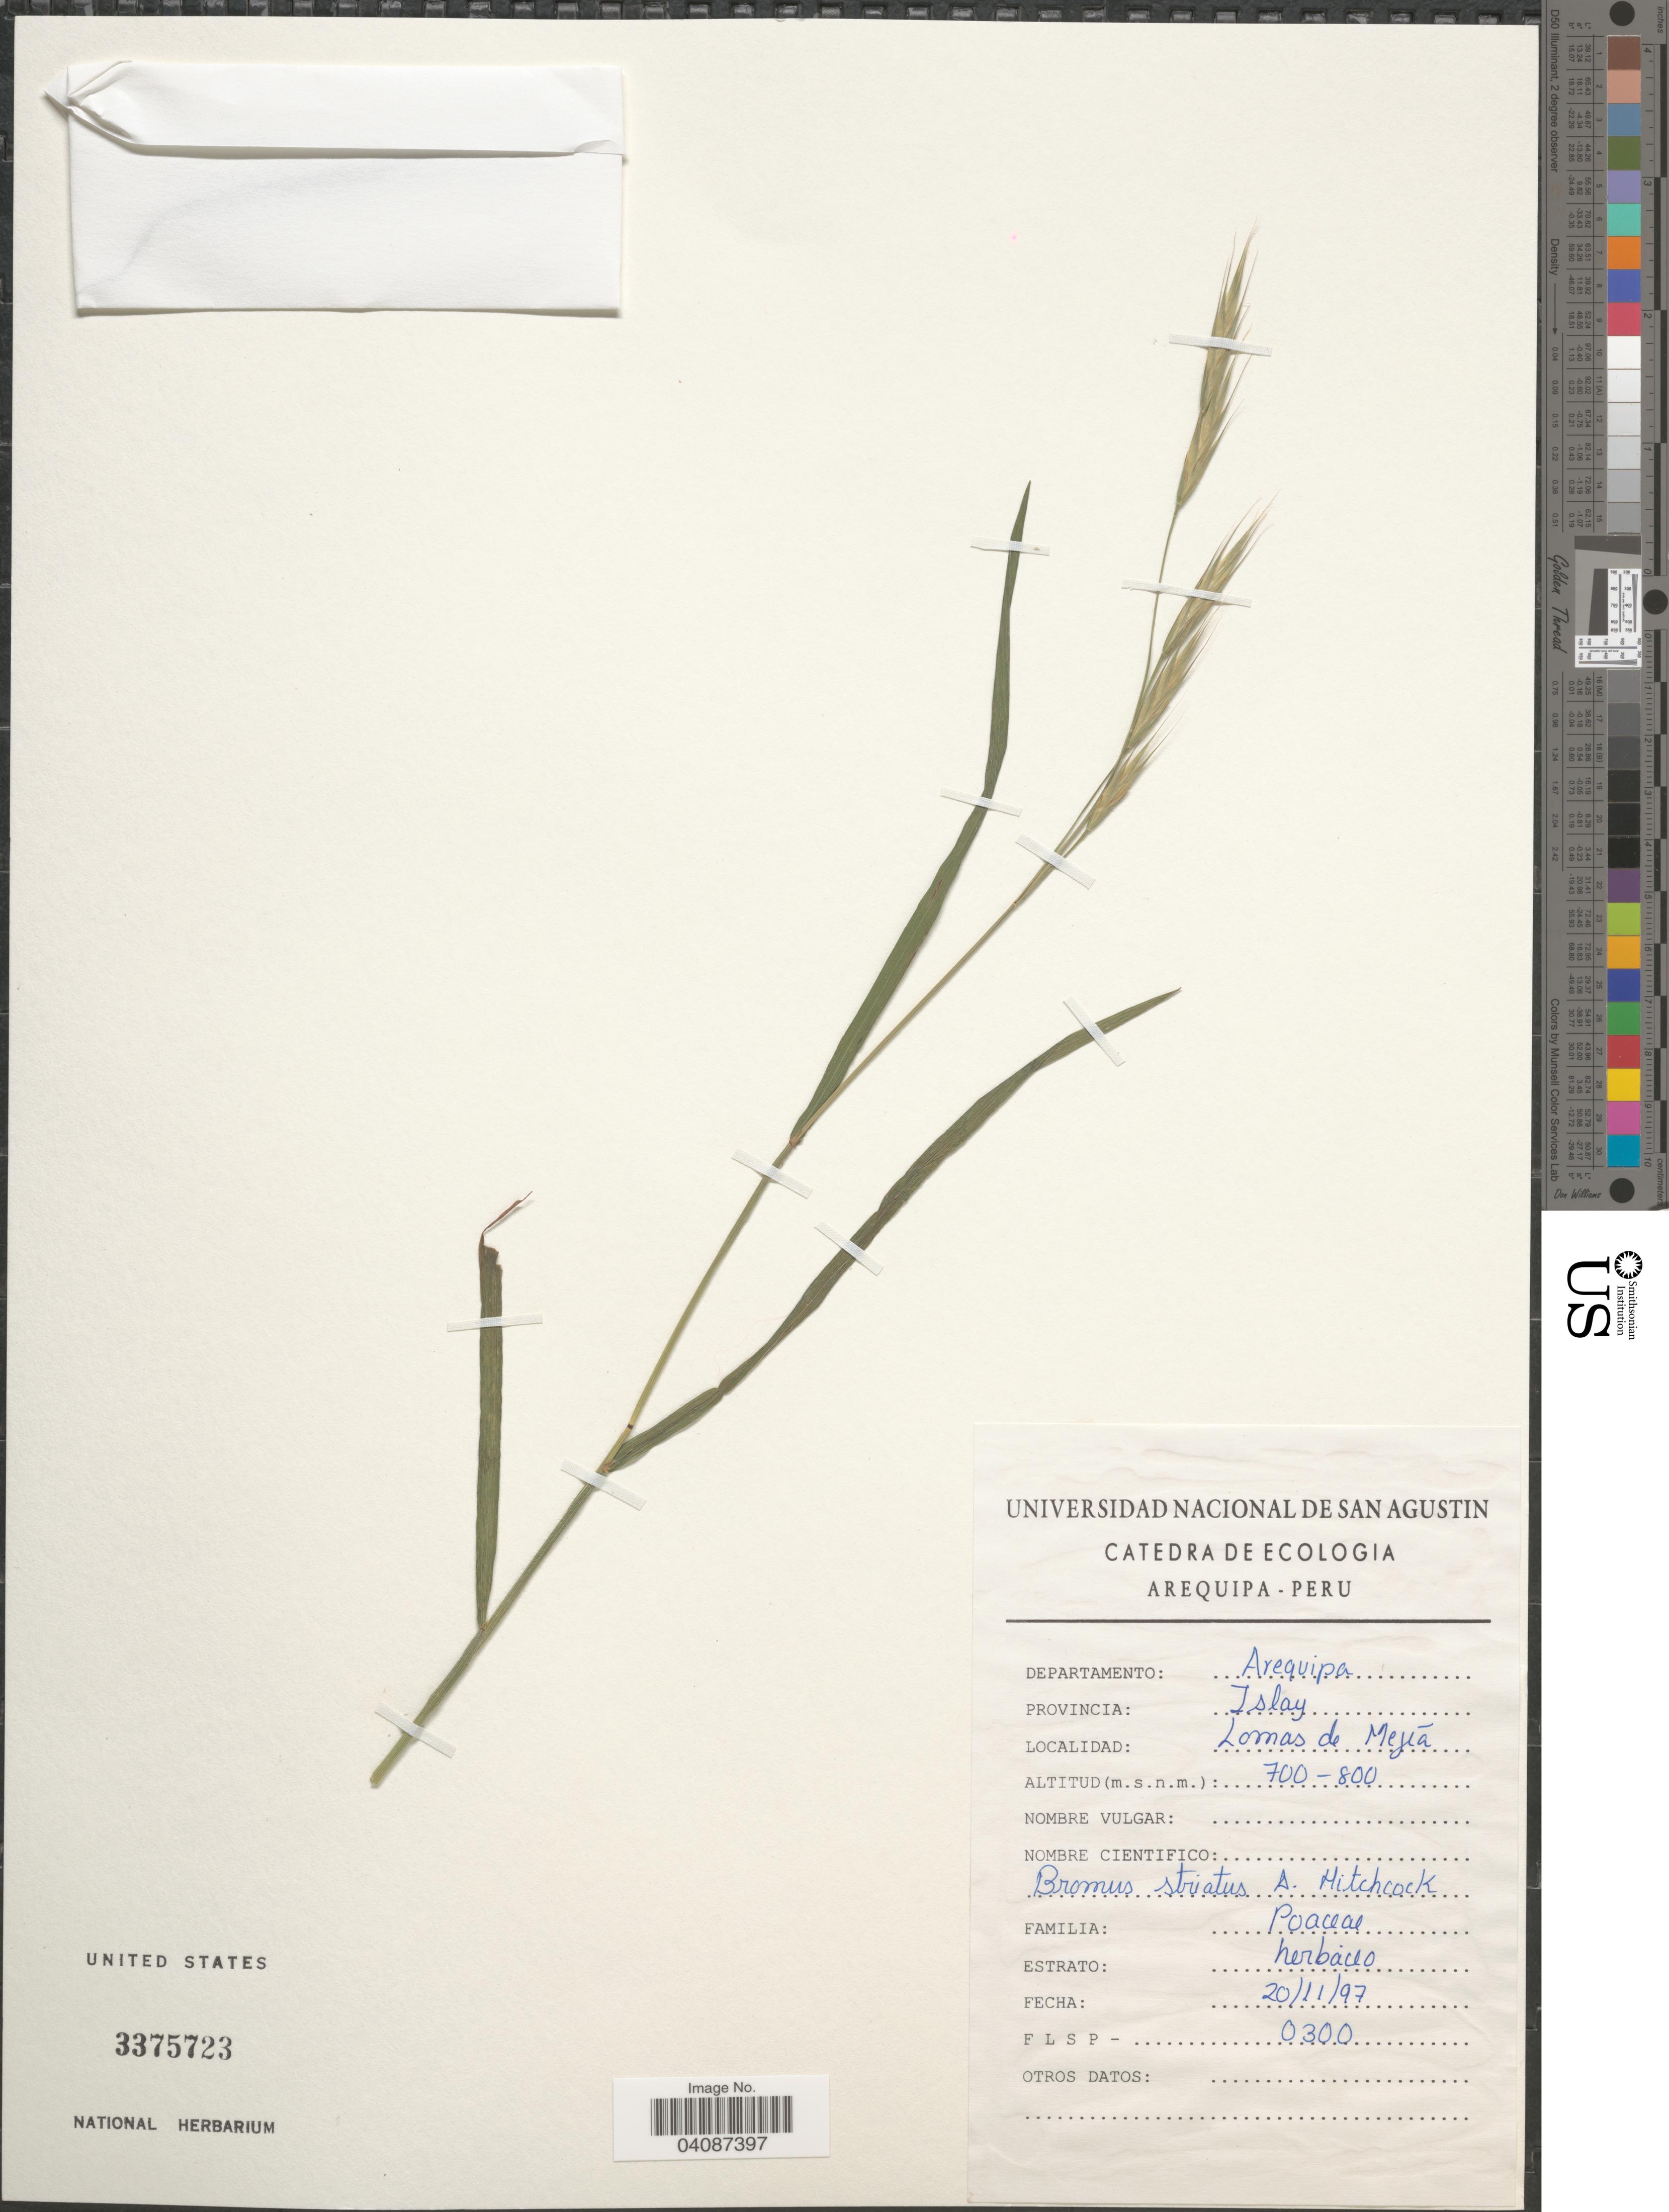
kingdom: Plantae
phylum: Tracheophyta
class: Liliopsida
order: Poales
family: Poaceae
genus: Bromus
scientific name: Bromus striatus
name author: Hitchc.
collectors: F. L. S. P.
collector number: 0300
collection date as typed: Transcribed d/m/y: 20/11/97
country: Peru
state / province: Arequipa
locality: Departamento Arequipa. Provincia Islay. Lomas de Mejía.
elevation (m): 700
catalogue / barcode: US 3375723